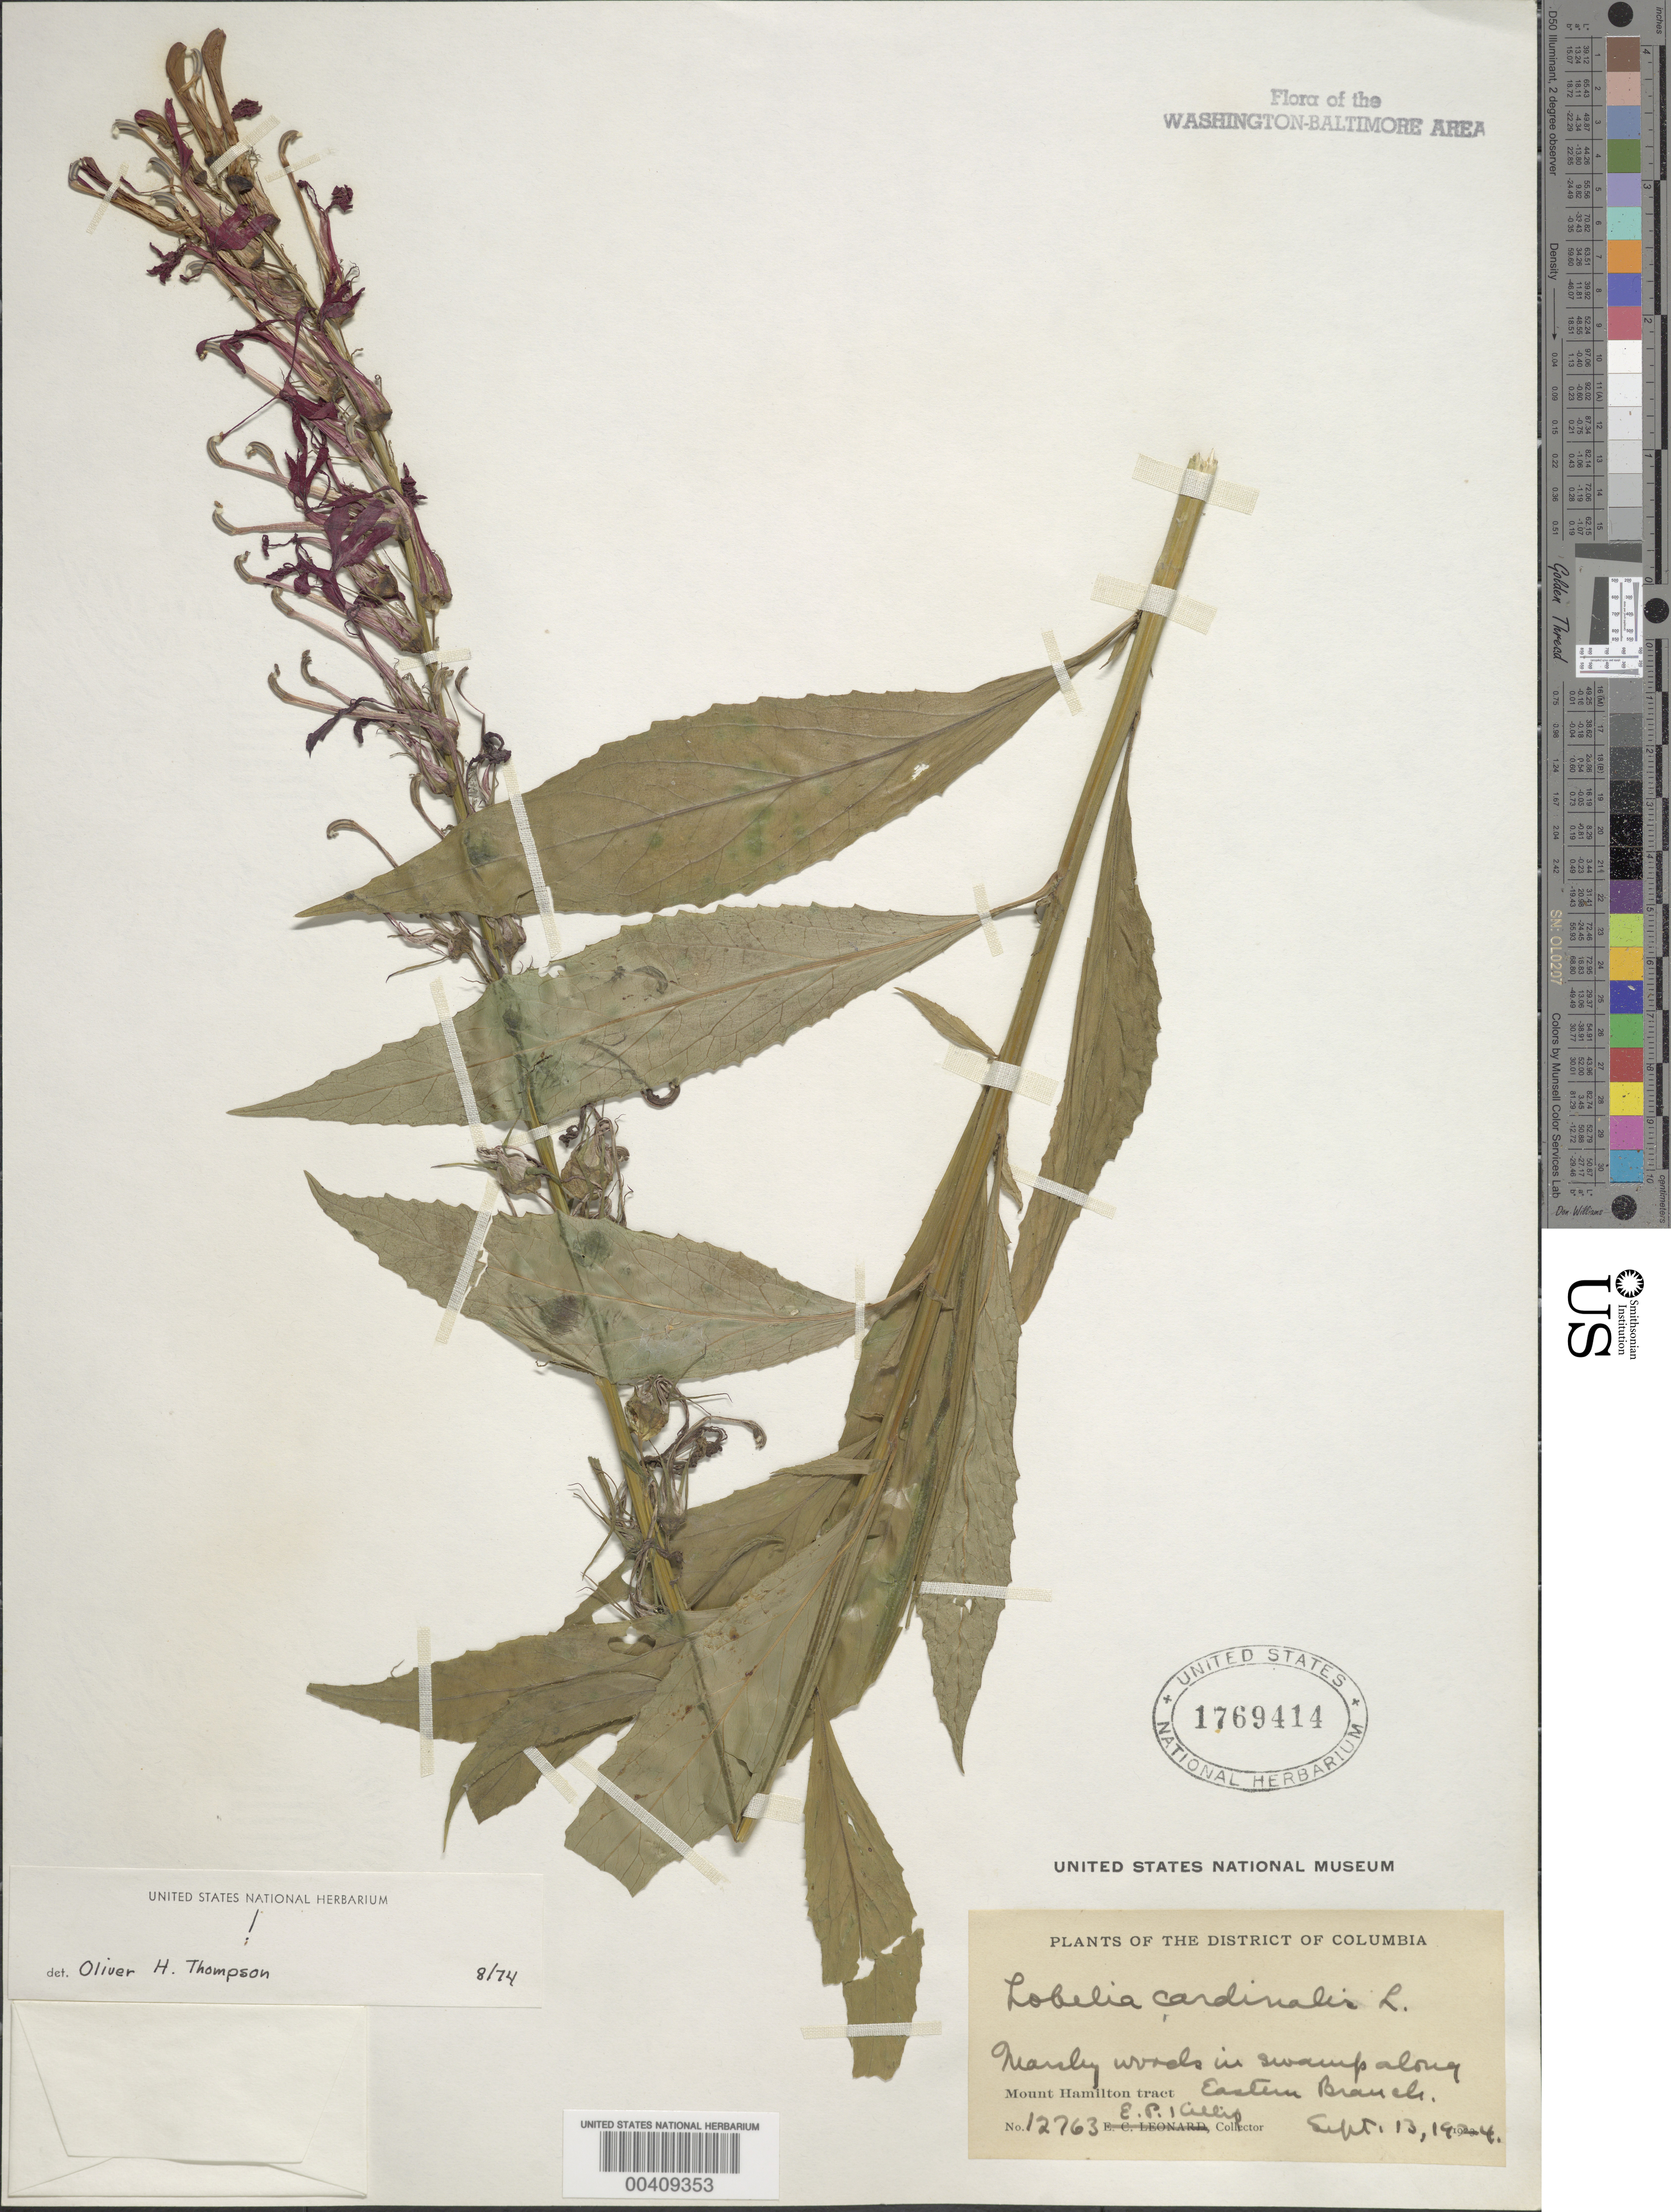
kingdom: Plantae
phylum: Tracheophyta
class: Magnoliopsida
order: Asterales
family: Campanulaceae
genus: Lobelia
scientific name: Lobelia cardinalis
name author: L.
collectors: E. P. Killip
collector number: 12763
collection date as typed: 13 Sep 1924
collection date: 1924-09-13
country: United States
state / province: District of Columbia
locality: Mt. Hamilton Tract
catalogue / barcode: US 1769414